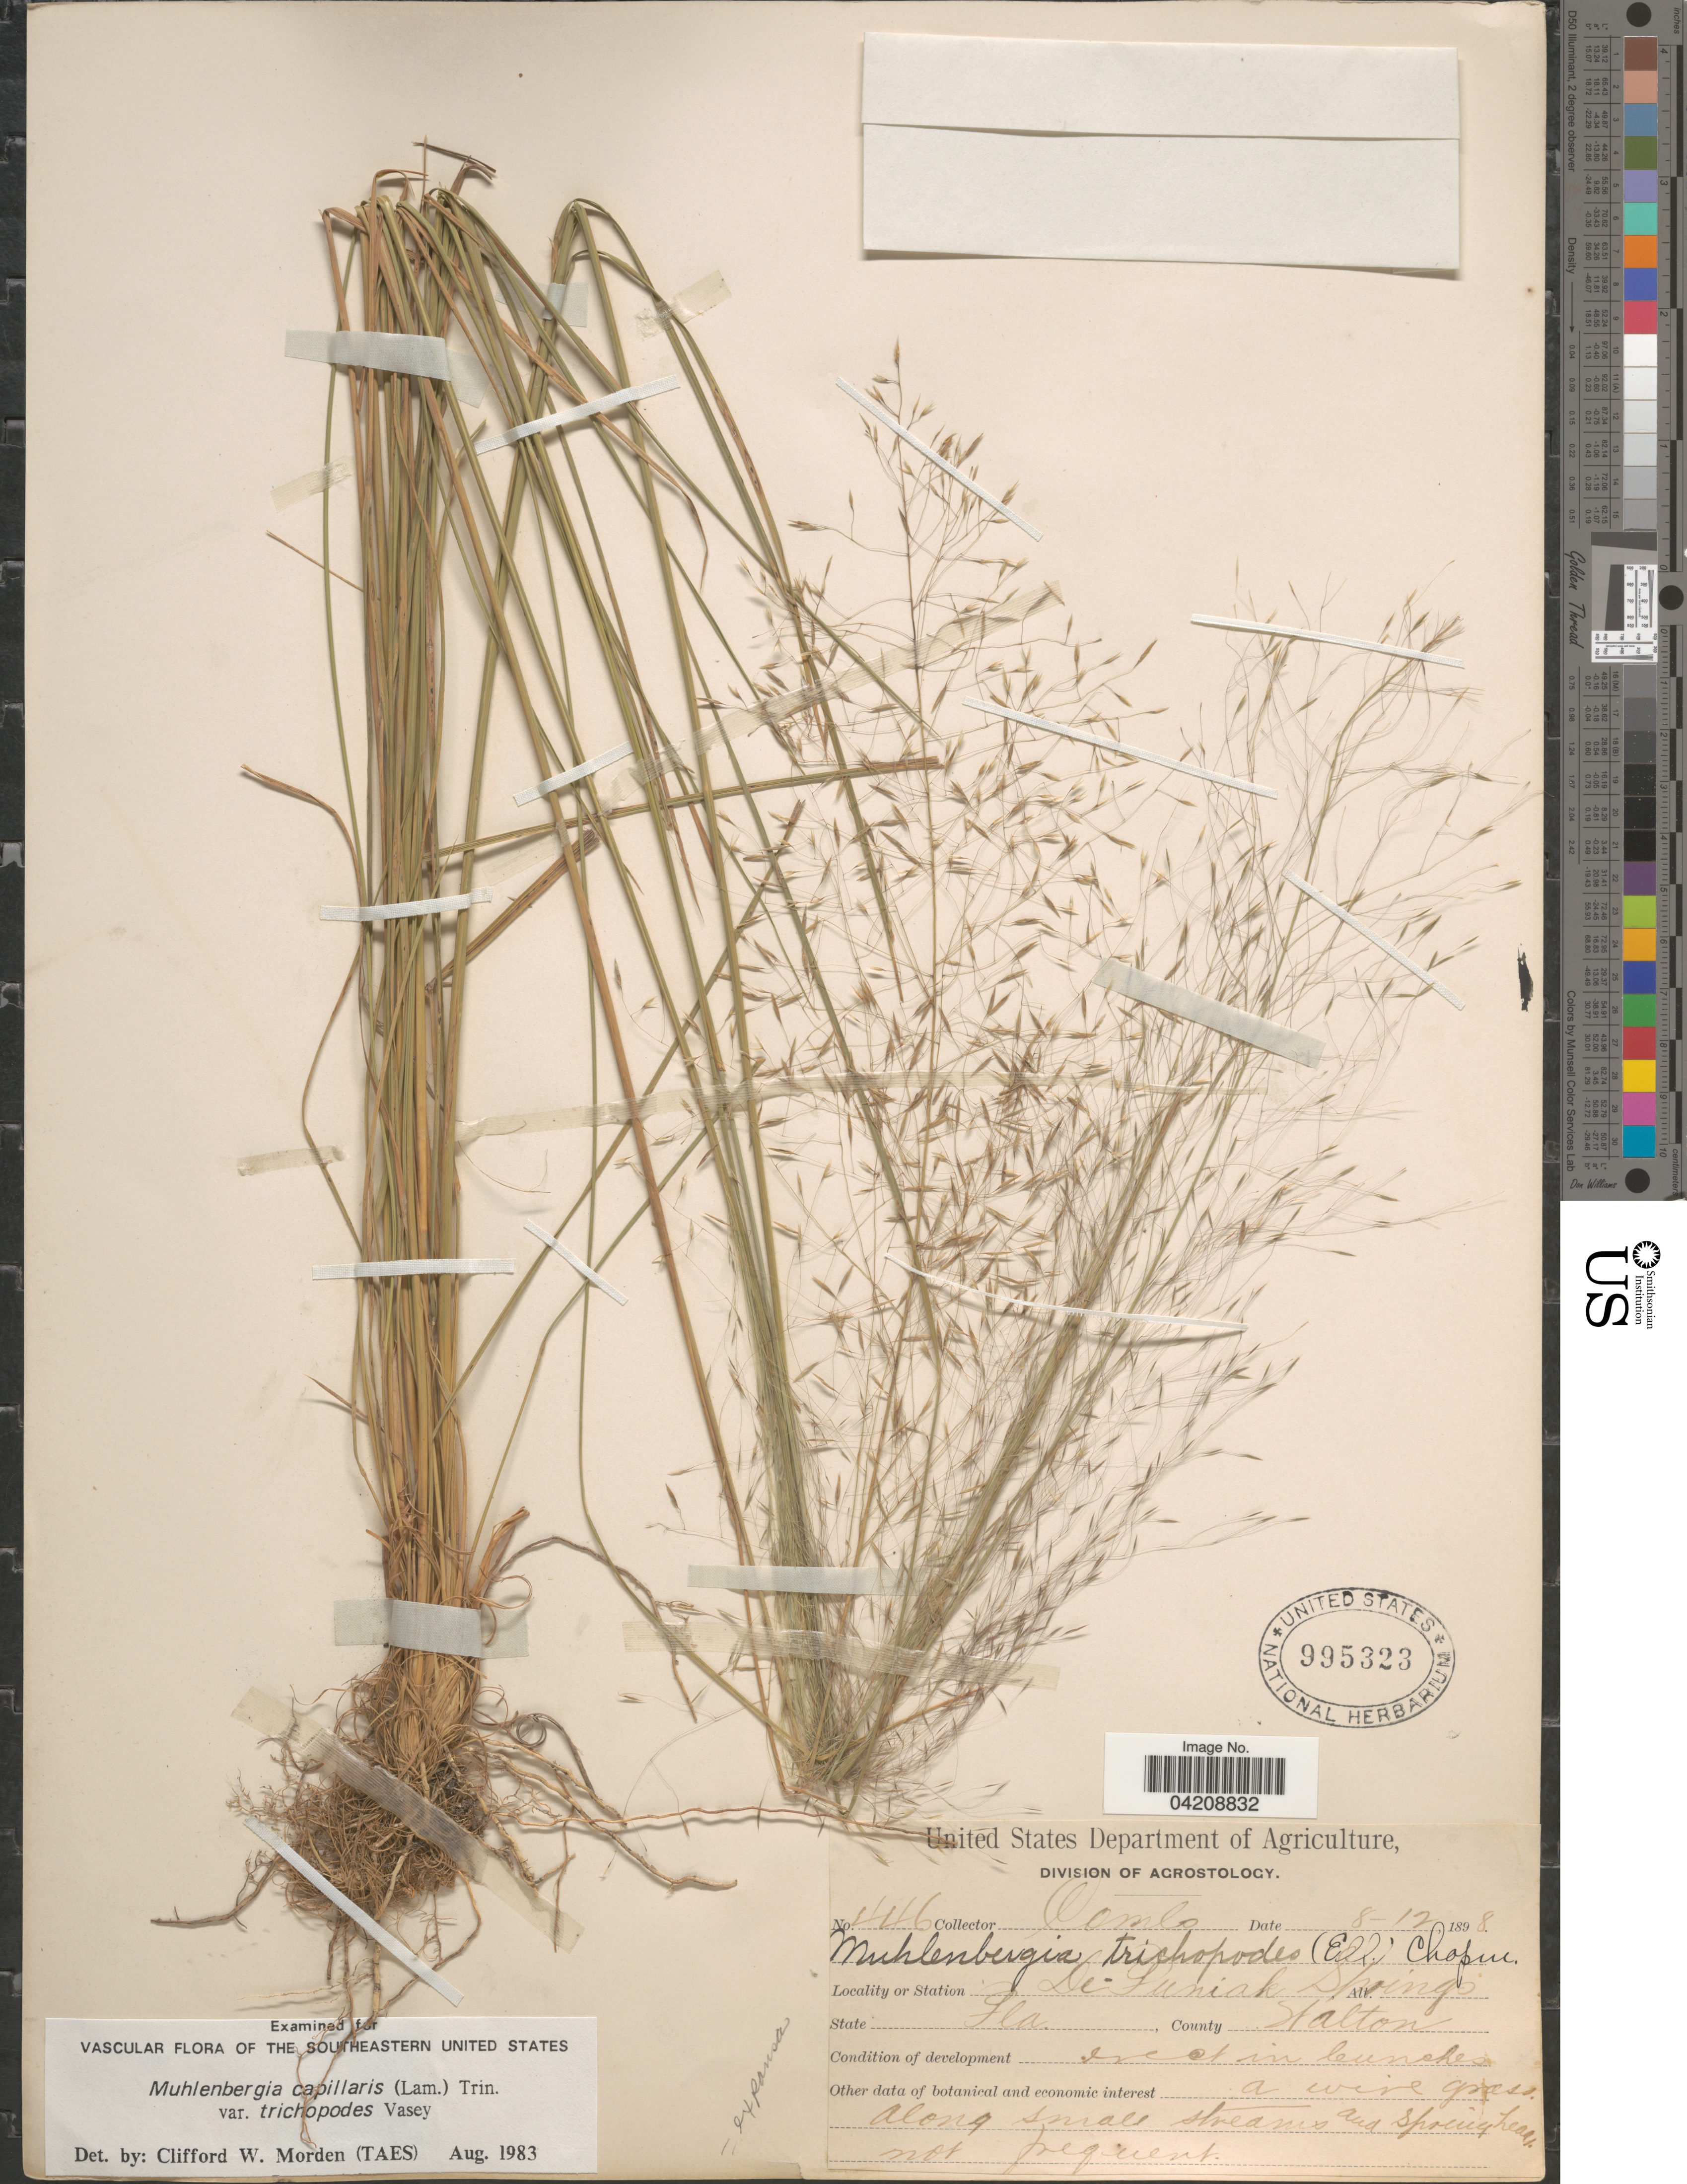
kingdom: Plantae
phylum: Tracheophyta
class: Liliopsida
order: Poales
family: Poaceae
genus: Muhlenbergia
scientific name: Muhlenbergia expansa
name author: Trin.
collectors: -. Combs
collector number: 446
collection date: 1898-08-12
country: United States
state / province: Florida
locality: De-Funiak Springs. County Walton.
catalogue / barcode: US 995323